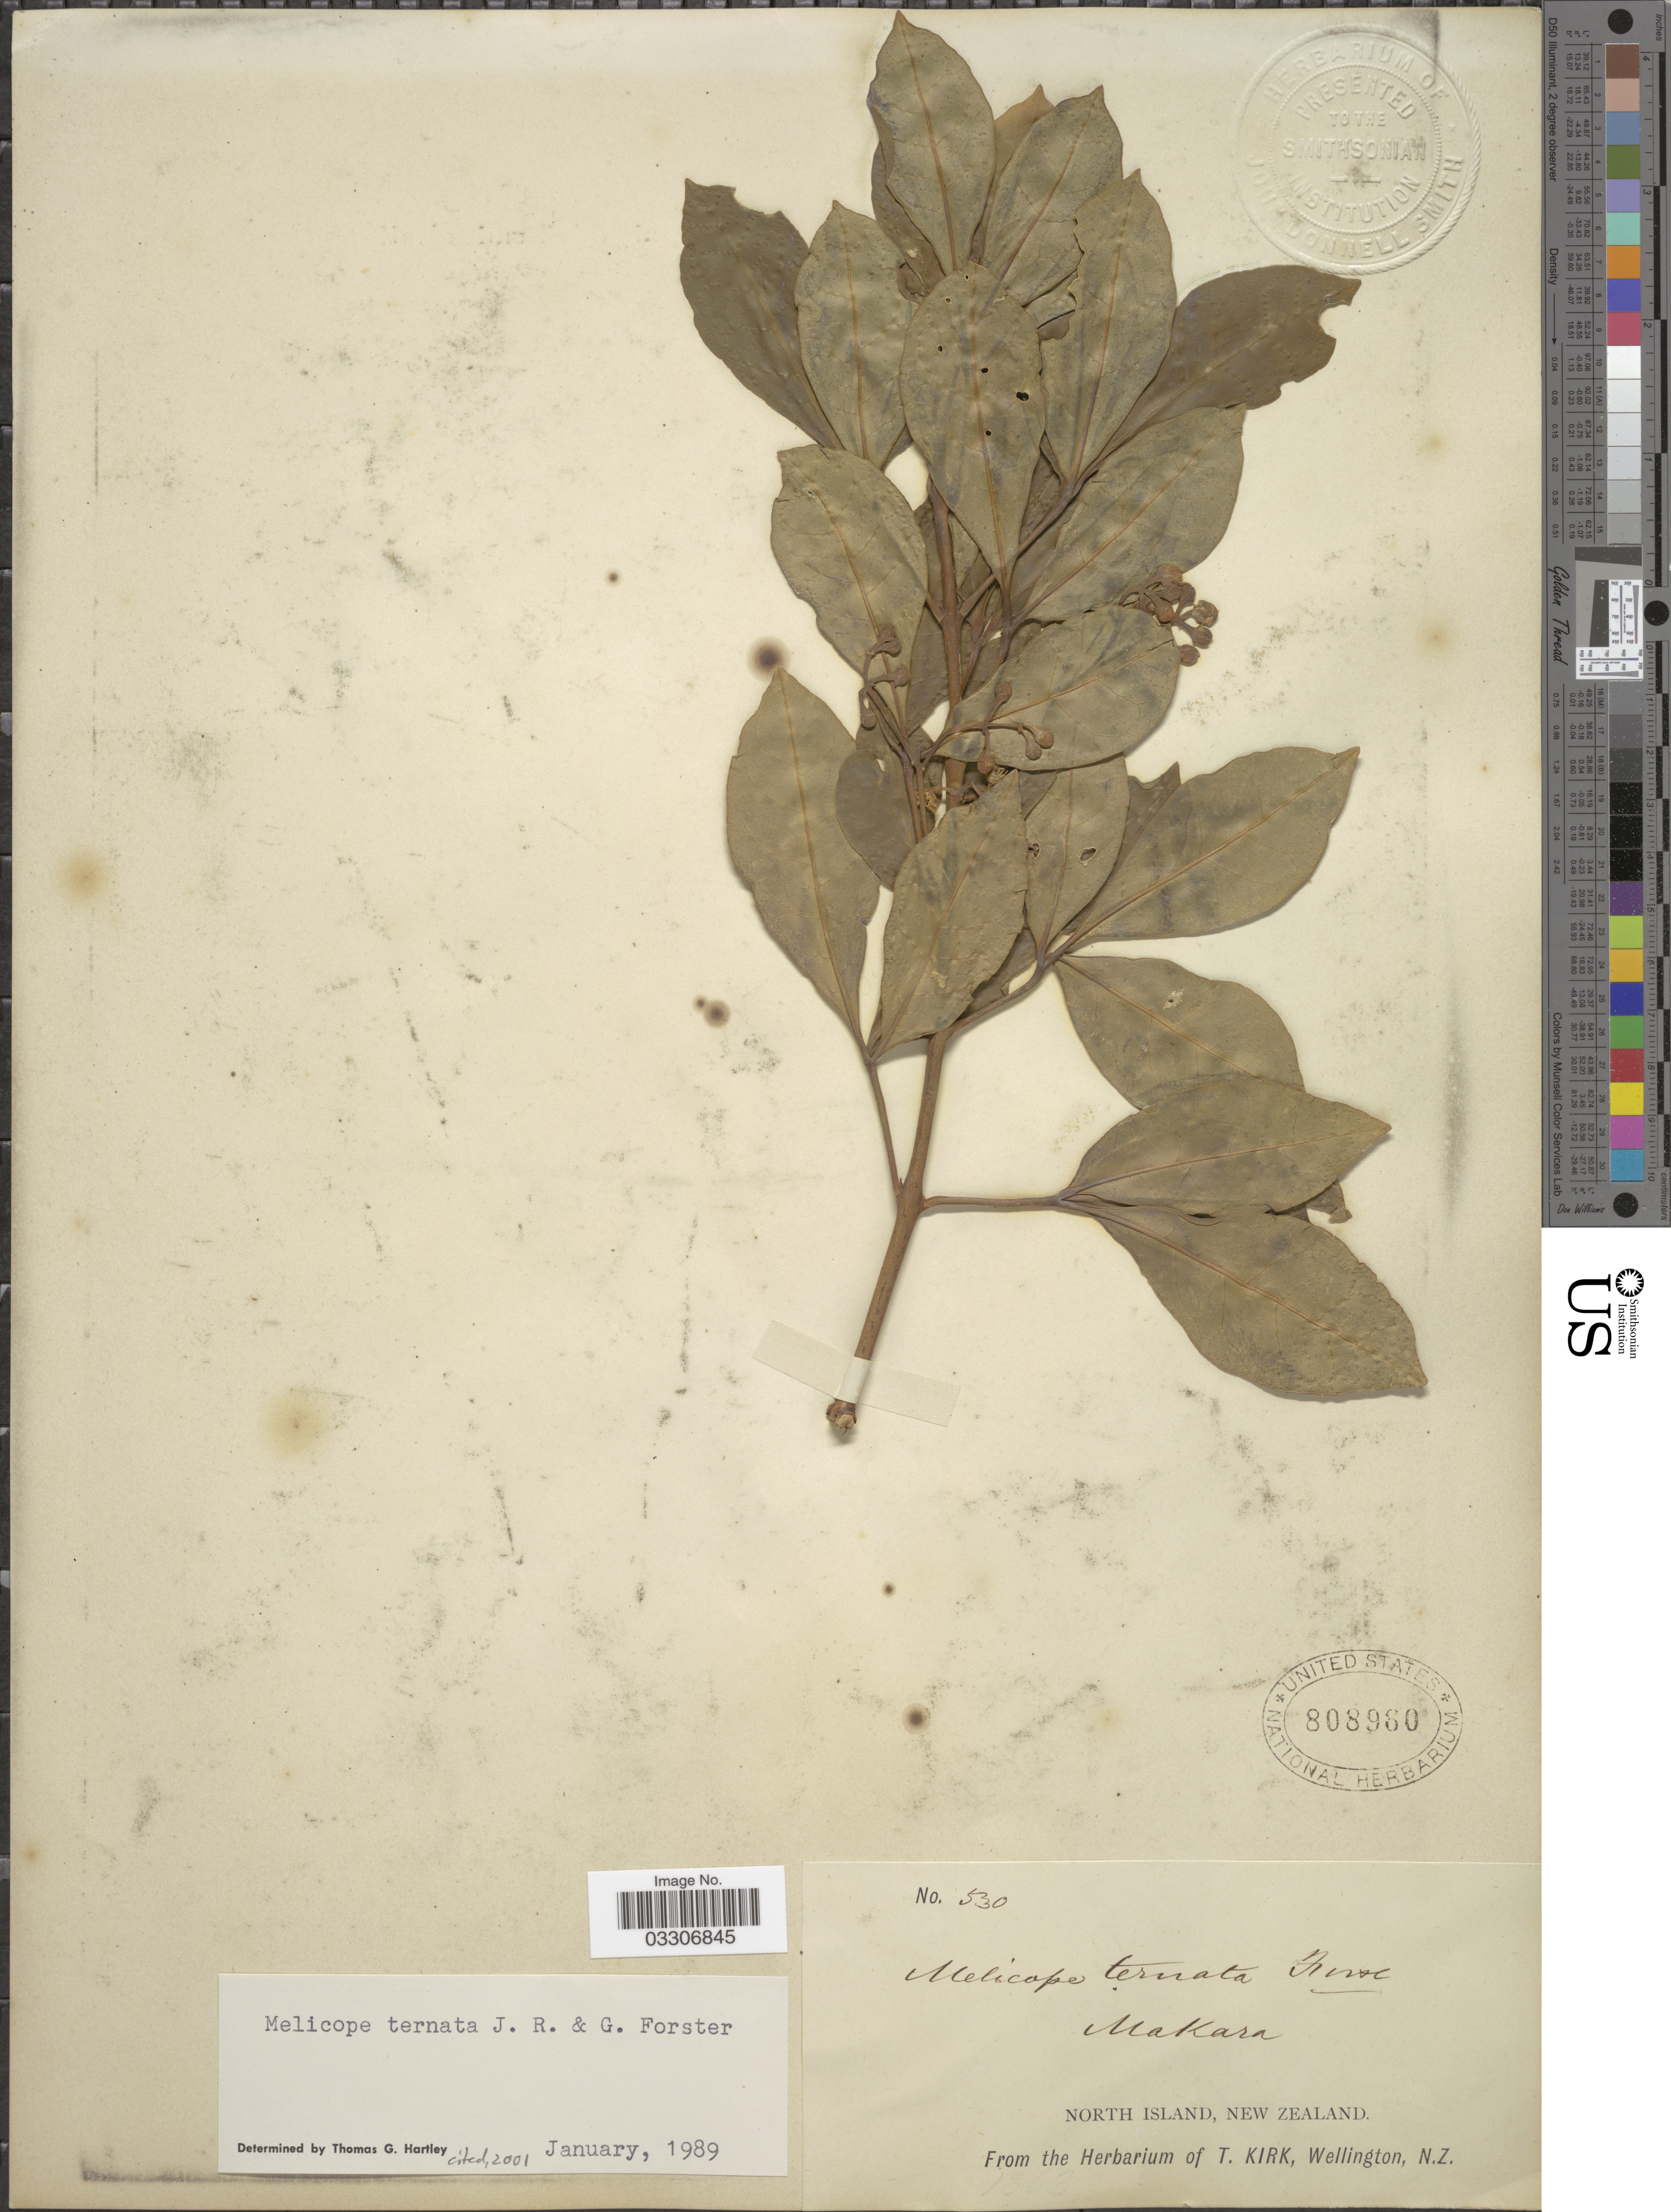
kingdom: Plantae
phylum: Tracheophyta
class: Magnoliopsida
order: Sapindales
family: Rutaceae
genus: Melicope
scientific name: Melicope ternata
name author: J.R. Forst. & G. Forst.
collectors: ex herb. T. Kirk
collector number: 530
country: New Zealand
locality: Makara. North Island.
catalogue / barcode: US 808960